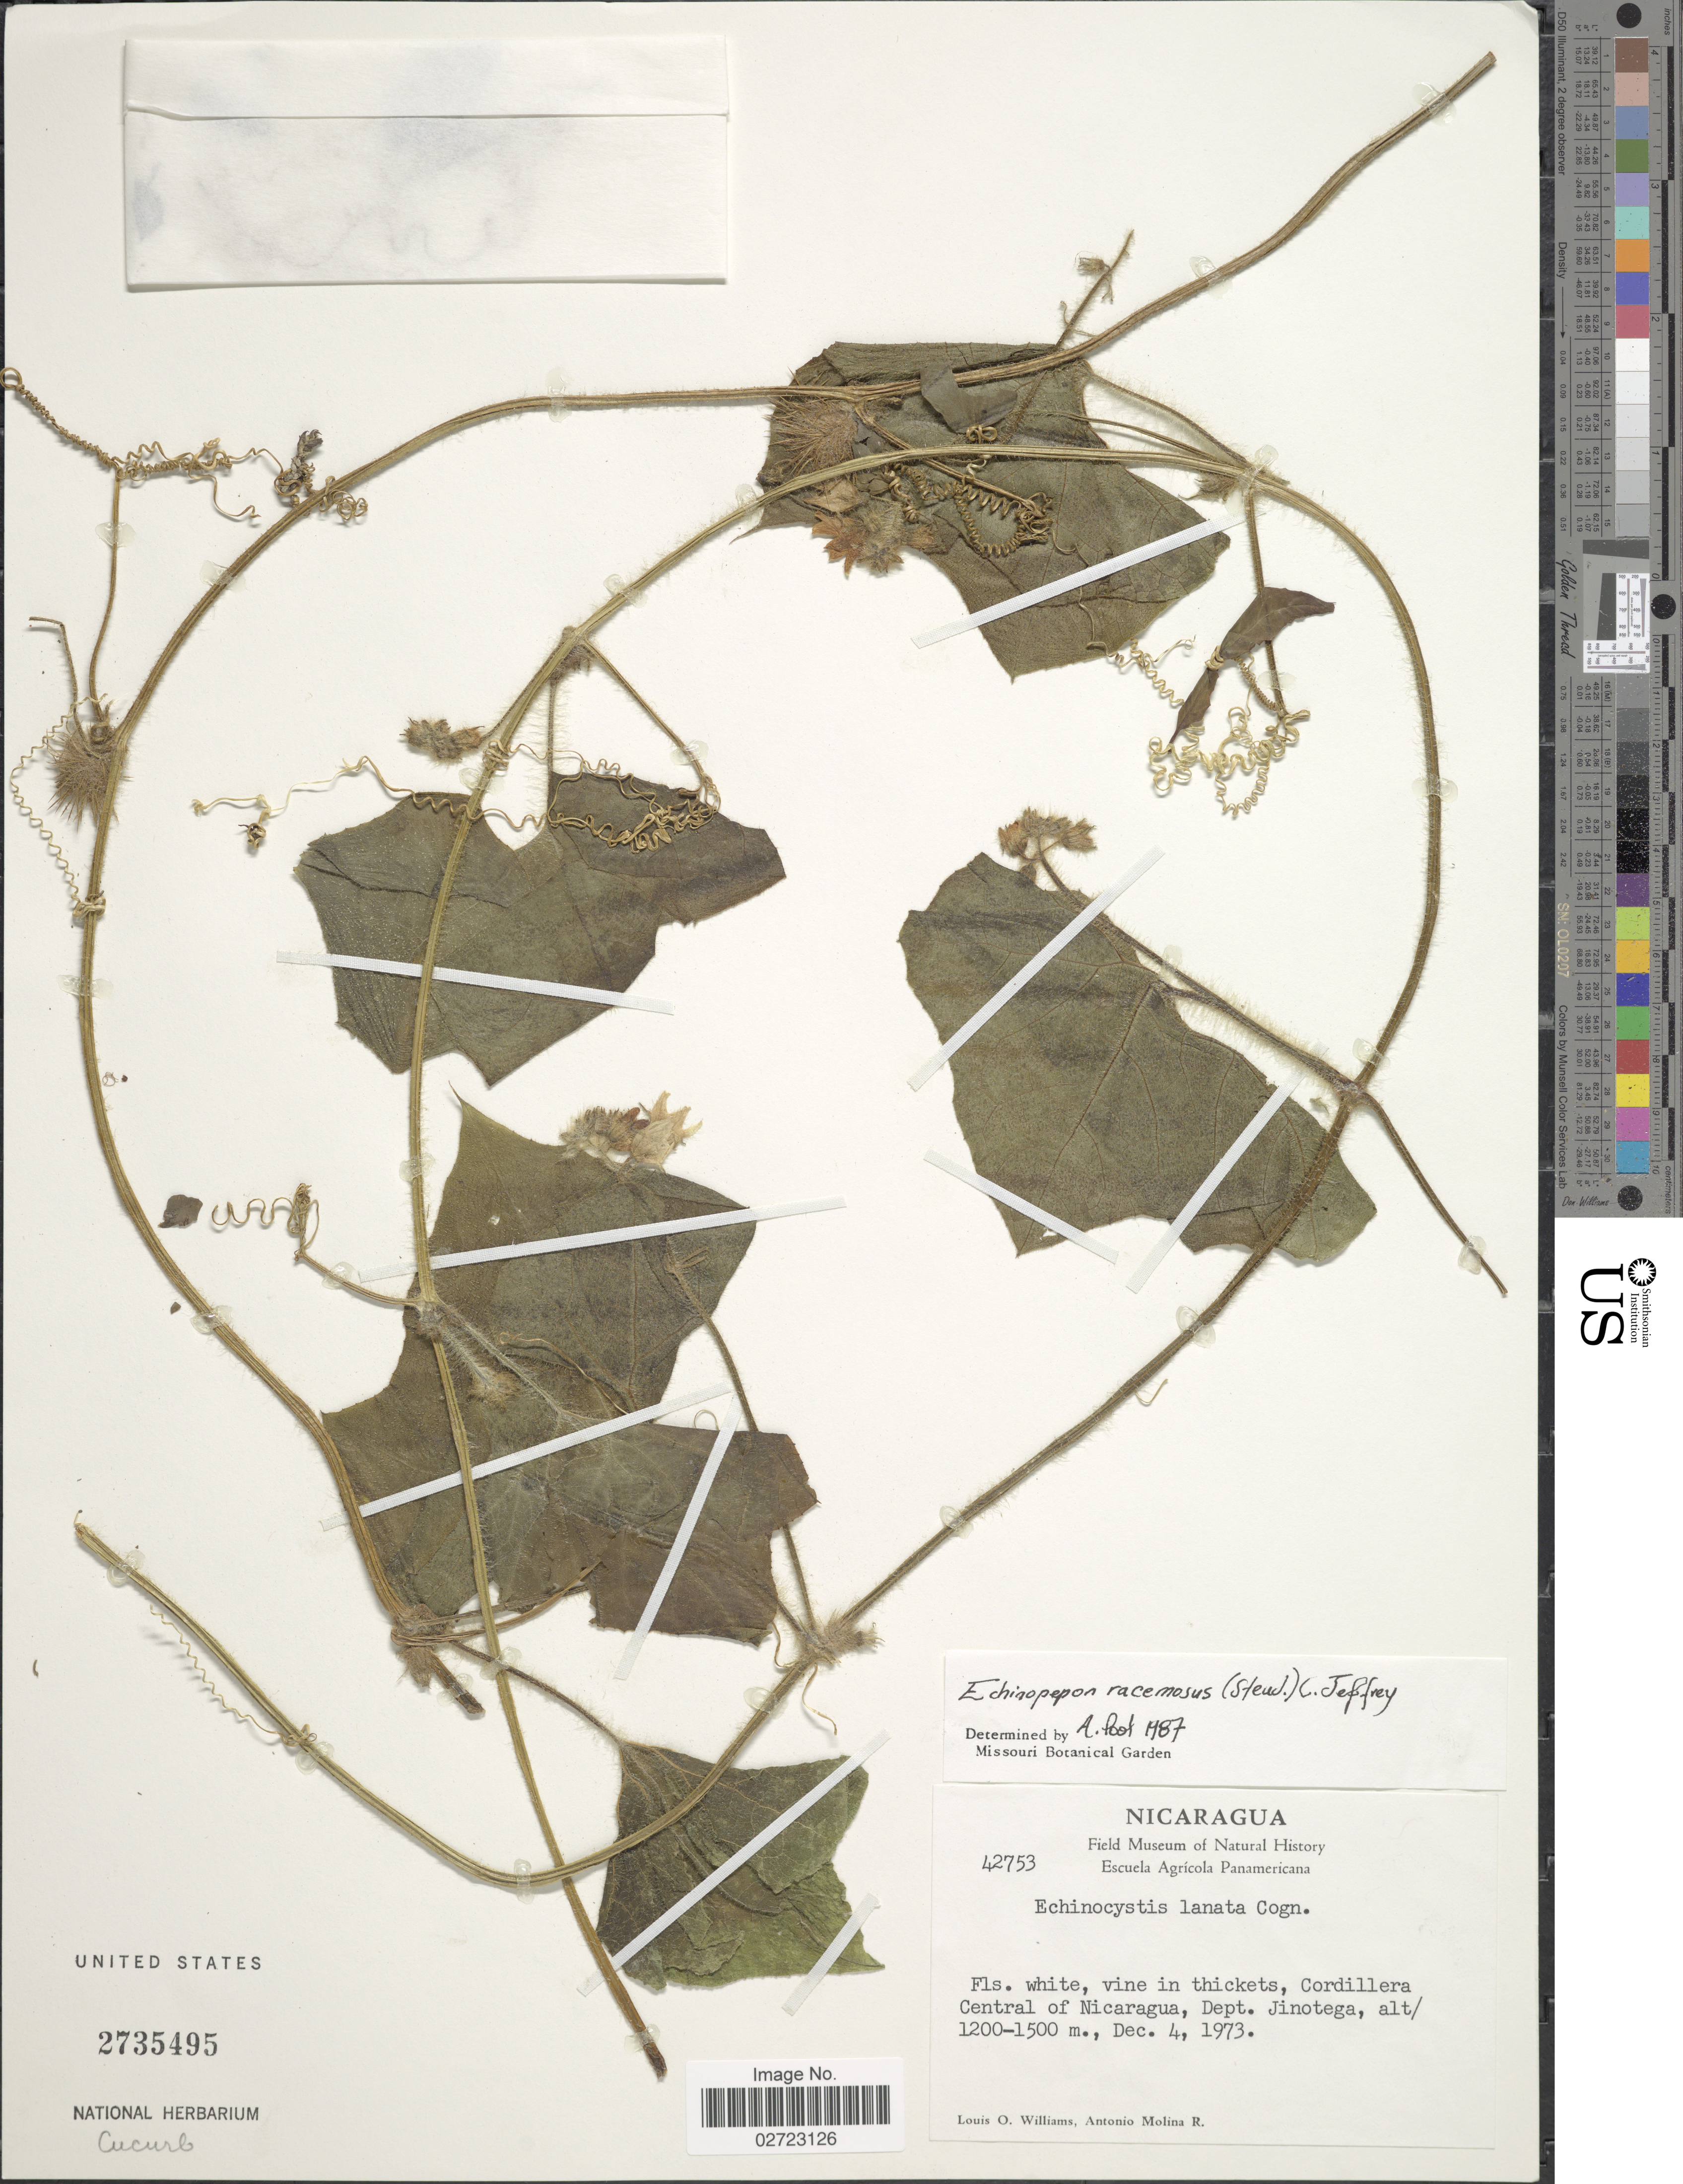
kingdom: Plantae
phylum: Tracheophyta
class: Magnoliopsida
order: Cucurbitales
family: Cucurbitaceae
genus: Echinopepon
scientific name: Echinopepon racemosus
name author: (Steud.) C. Jeffrey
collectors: L. O. Williams & A. Molina R.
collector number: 42753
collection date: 1973-12-04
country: Nicaragua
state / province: Jinotega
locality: Vine in thickets, Cordillera Central of Nicaragua.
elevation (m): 1200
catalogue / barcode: US 2735495